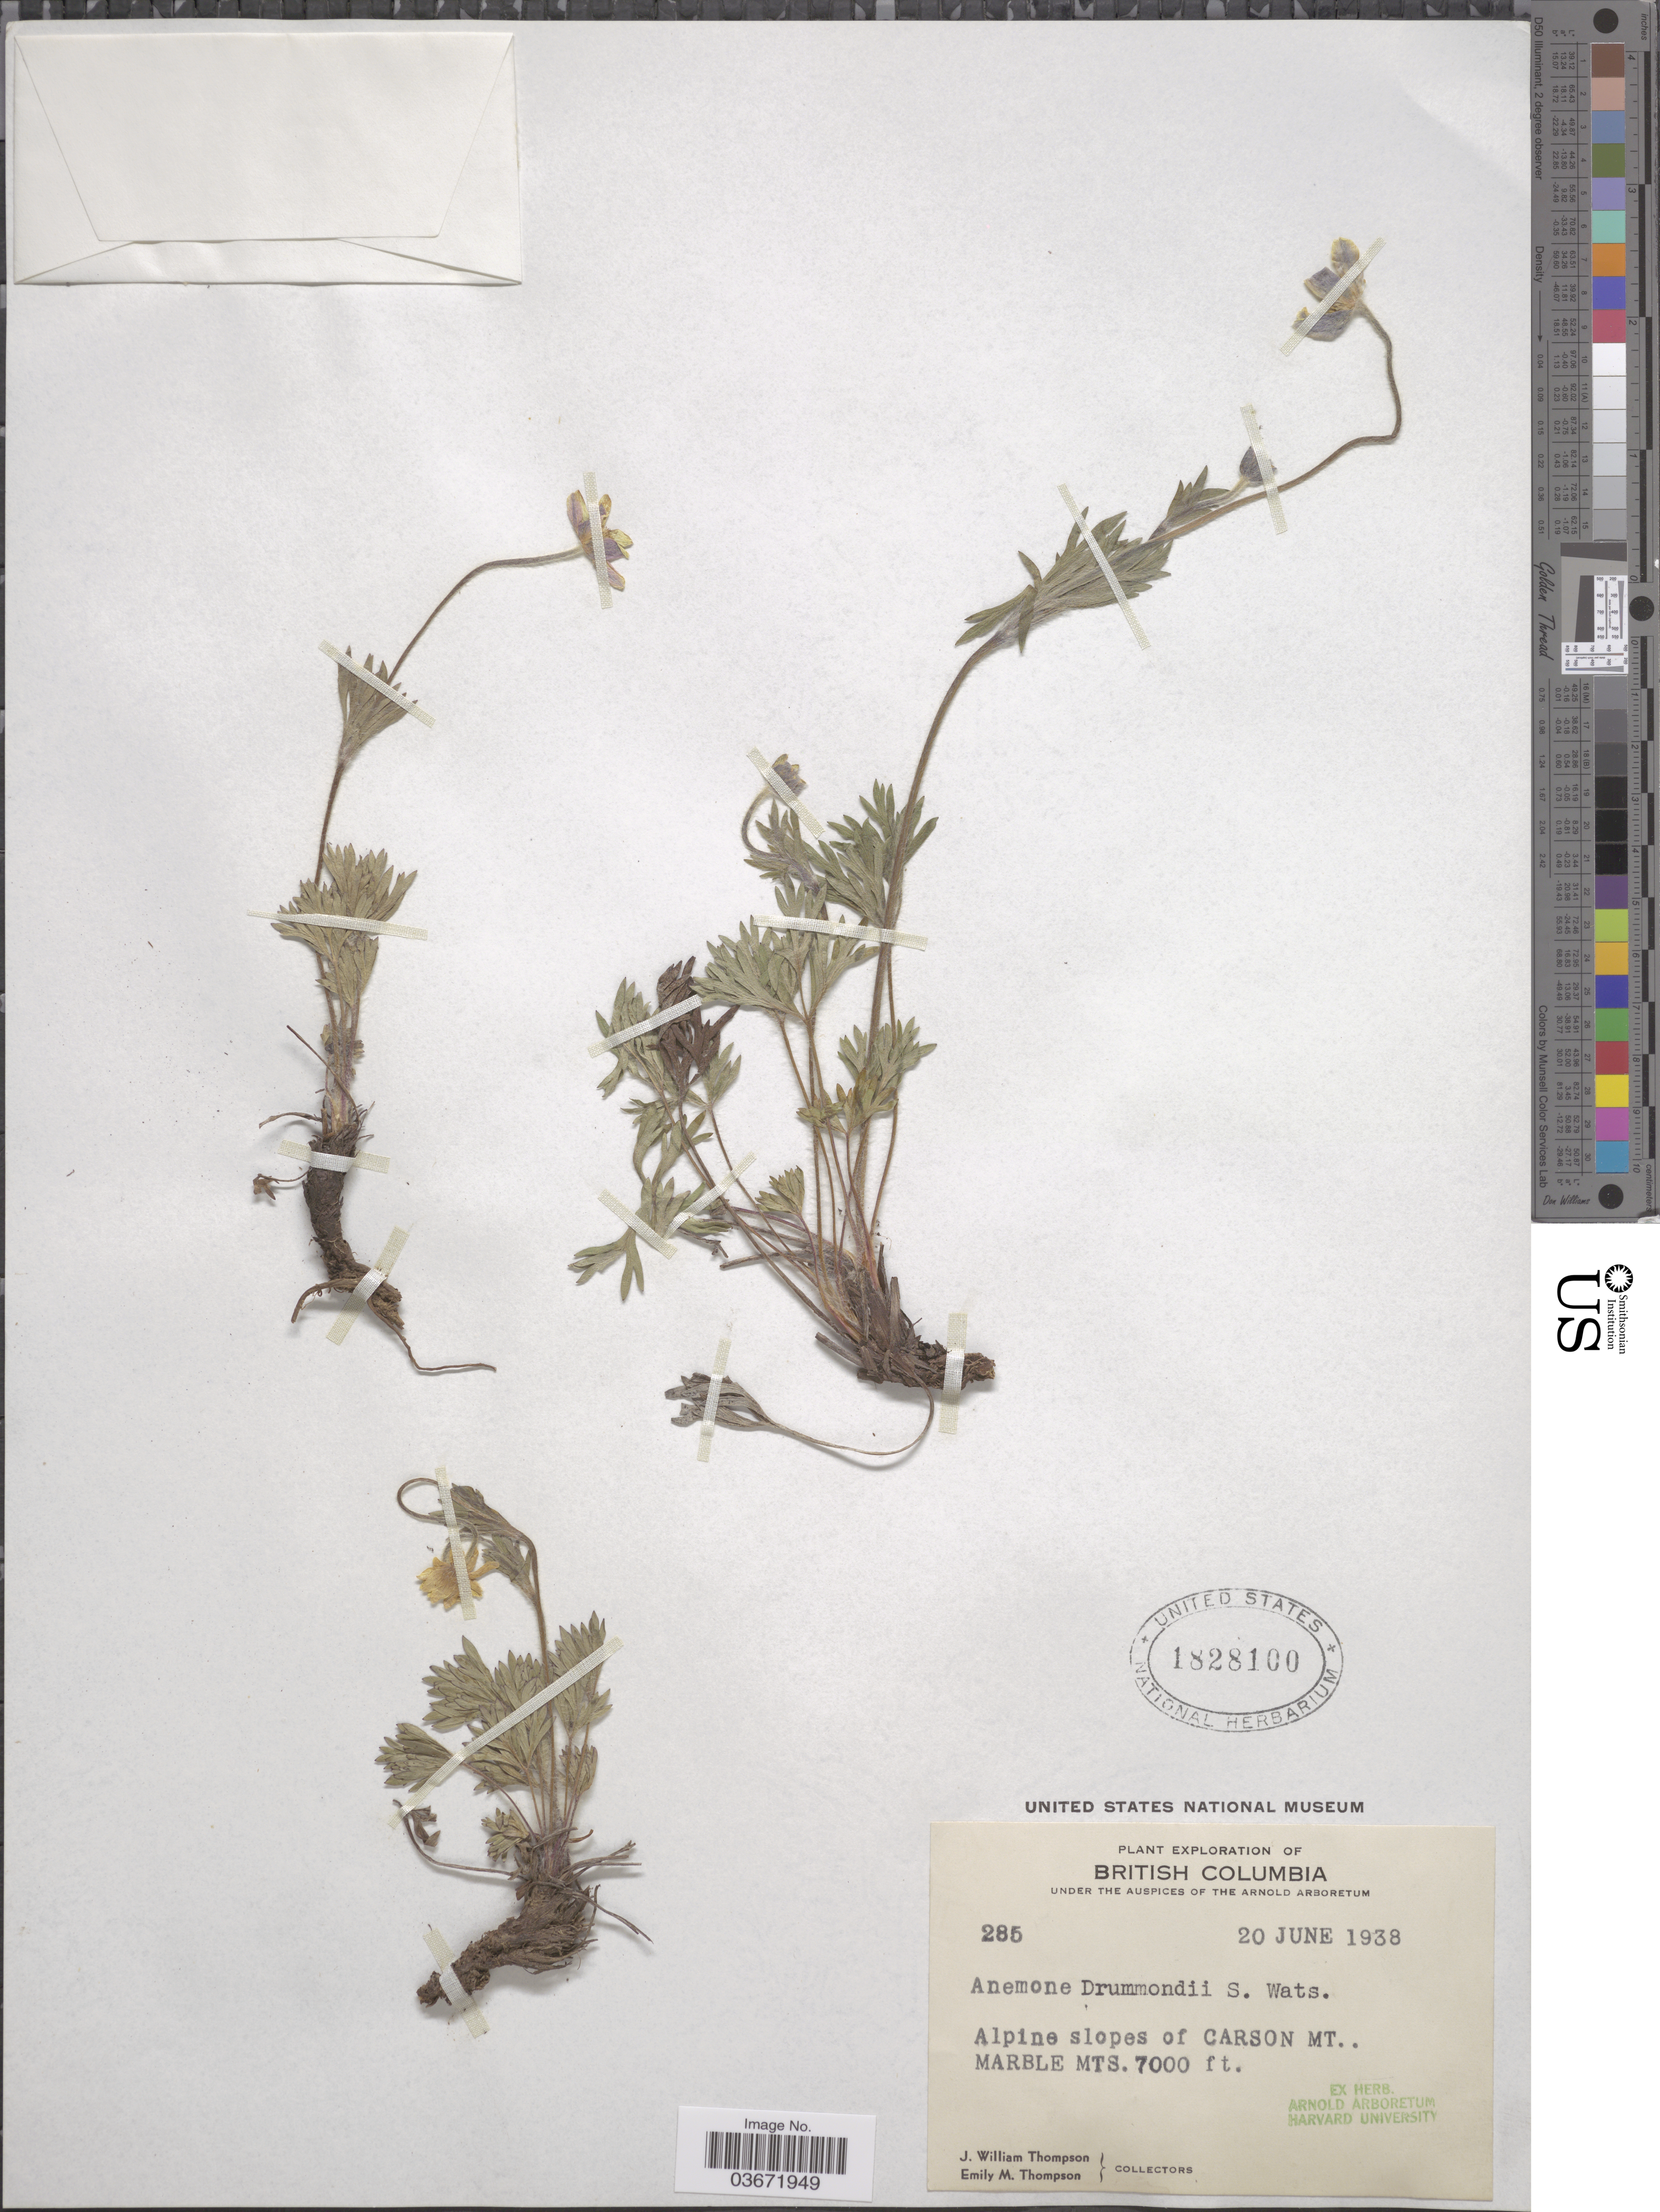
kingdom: Plantae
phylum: Tracheophyta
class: Magnoliopsida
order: Ranunculales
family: Ranunculaceae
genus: Anemone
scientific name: Anemone drummondii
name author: S. Watson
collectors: J. W. Thompson & E. M. Thompson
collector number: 285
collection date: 1938-06-20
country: Canada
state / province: British Columbia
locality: Alpine slopes of Carson Mt., Marble Mts.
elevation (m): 2134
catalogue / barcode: US 1828100